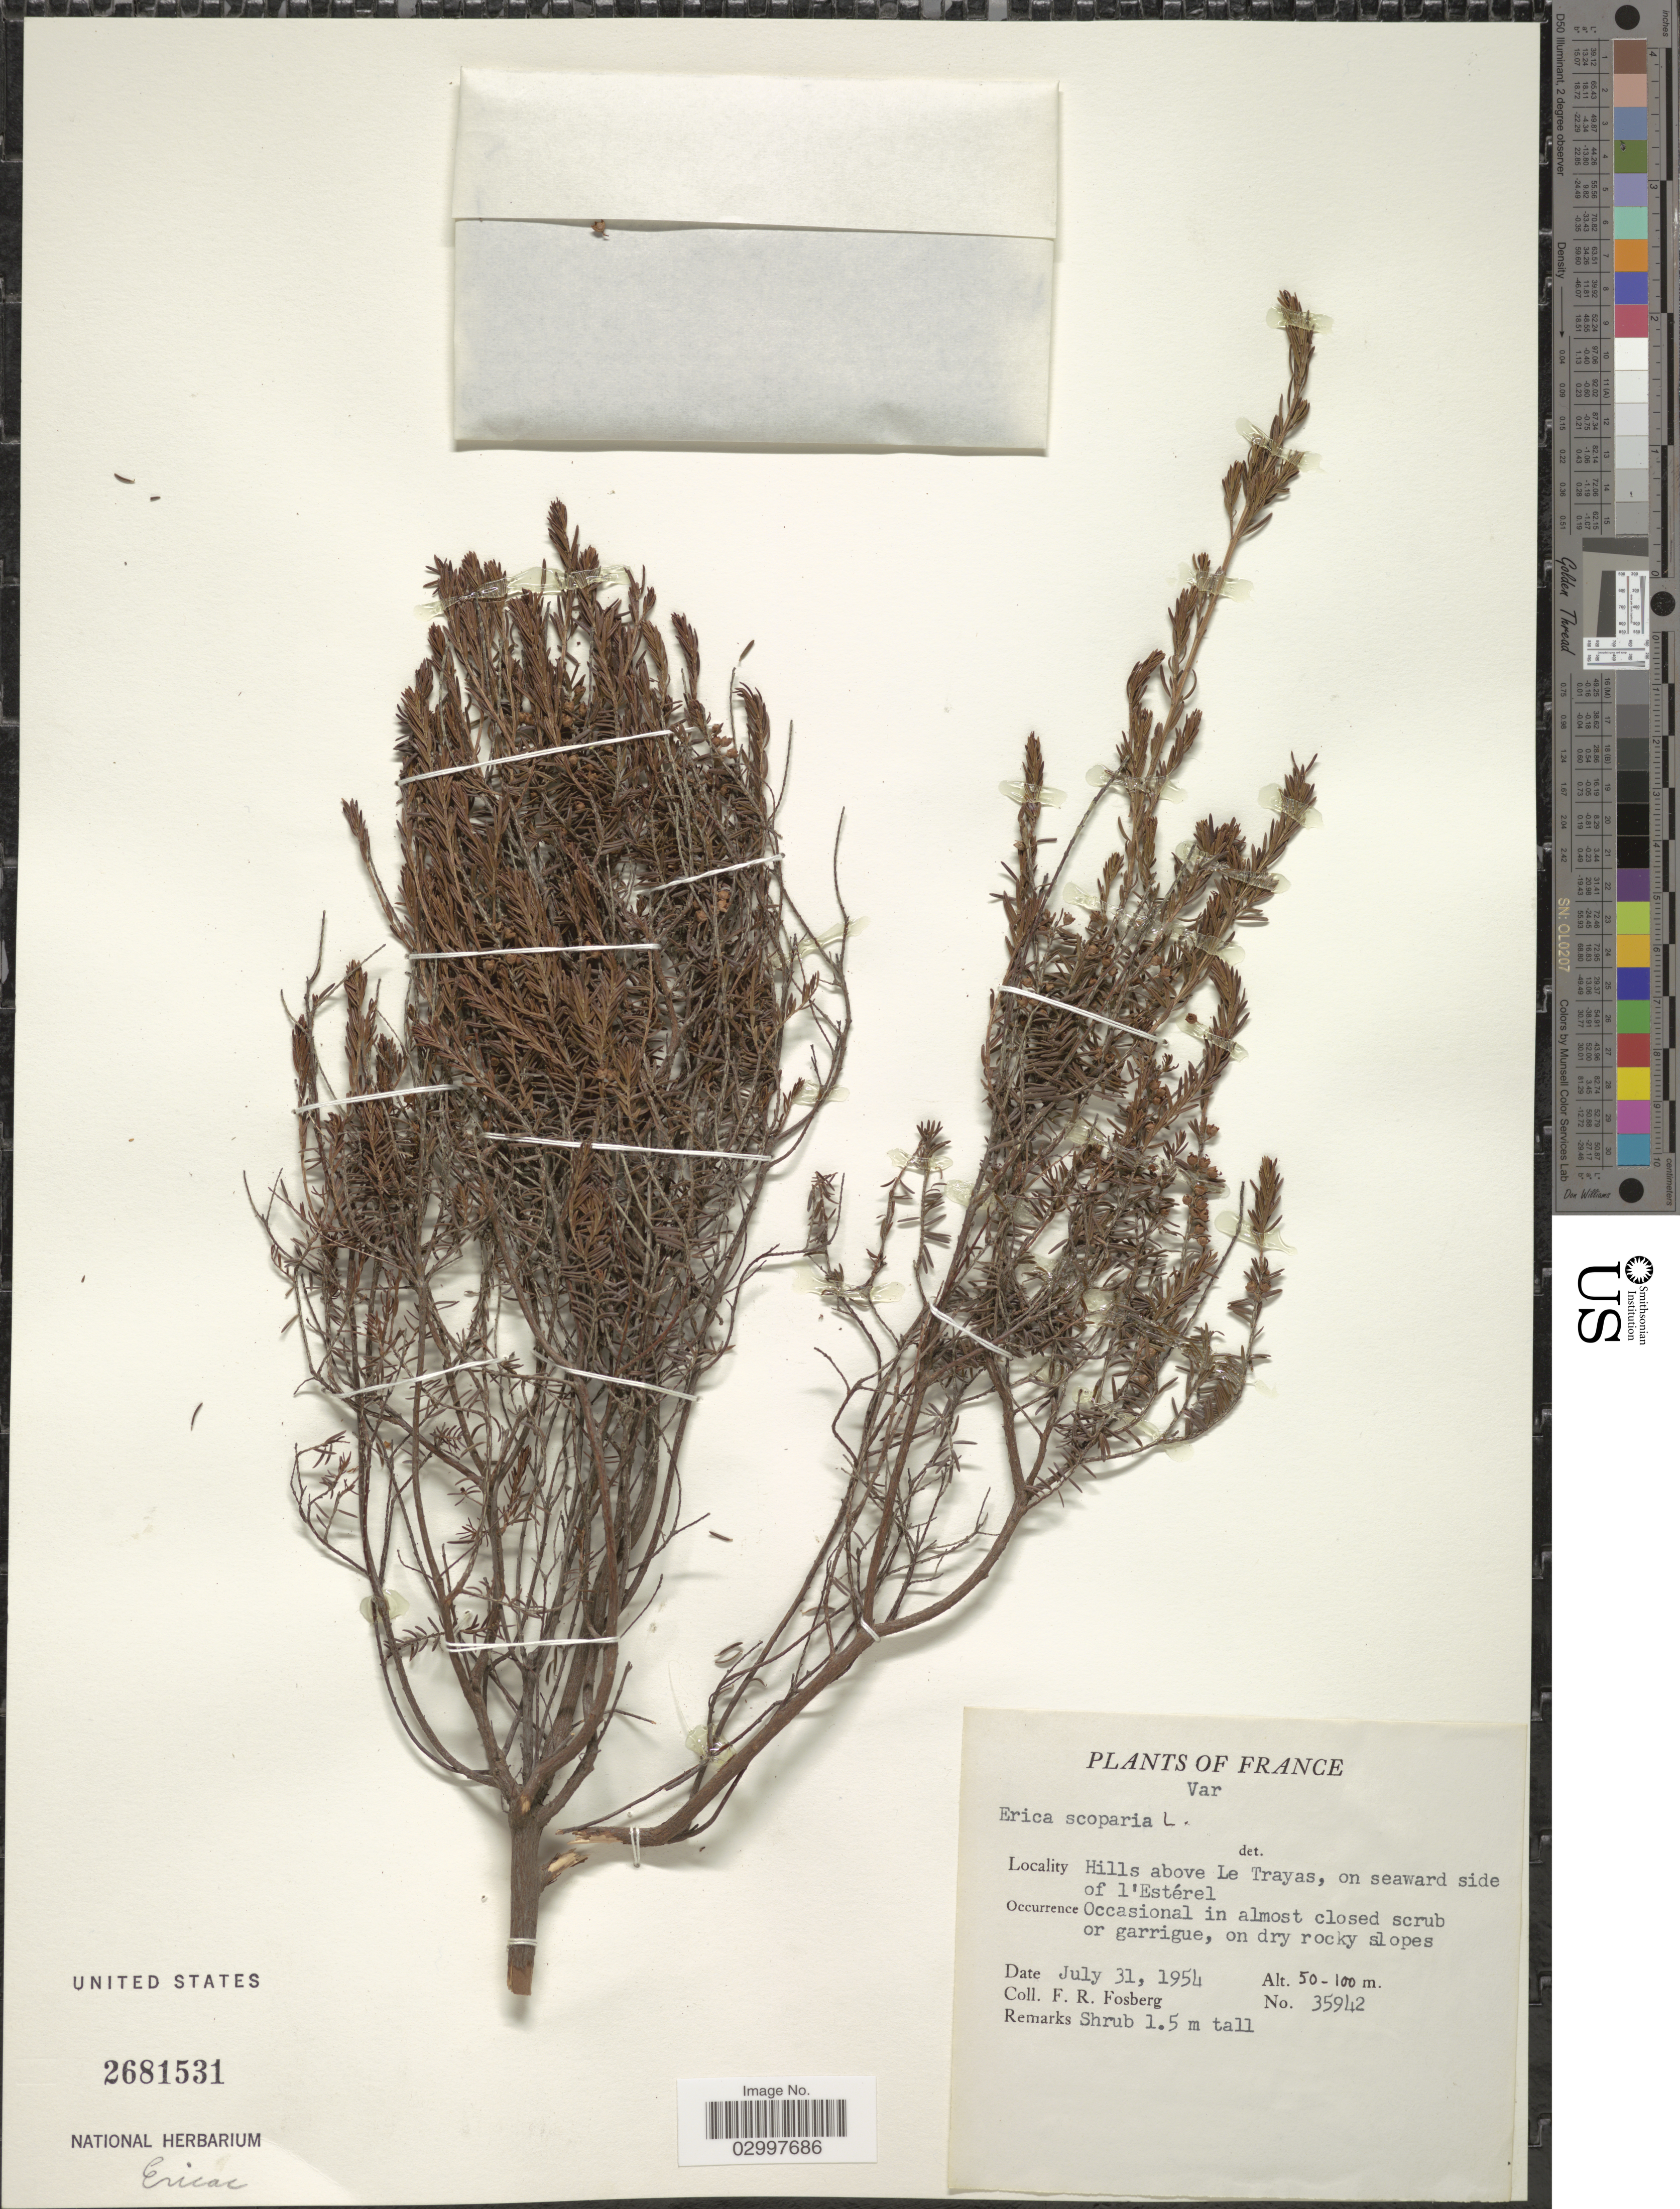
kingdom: Plantae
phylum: Tracheophyta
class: Magnoliopsida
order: Ericales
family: Ericaceae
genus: Erica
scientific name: Erica scoparia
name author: L.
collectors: F. R. Fosberg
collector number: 35942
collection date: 1954-07-31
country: France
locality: Hills above Le Trayas, on seaward side of l'Estérel.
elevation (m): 50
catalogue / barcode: US 2681531